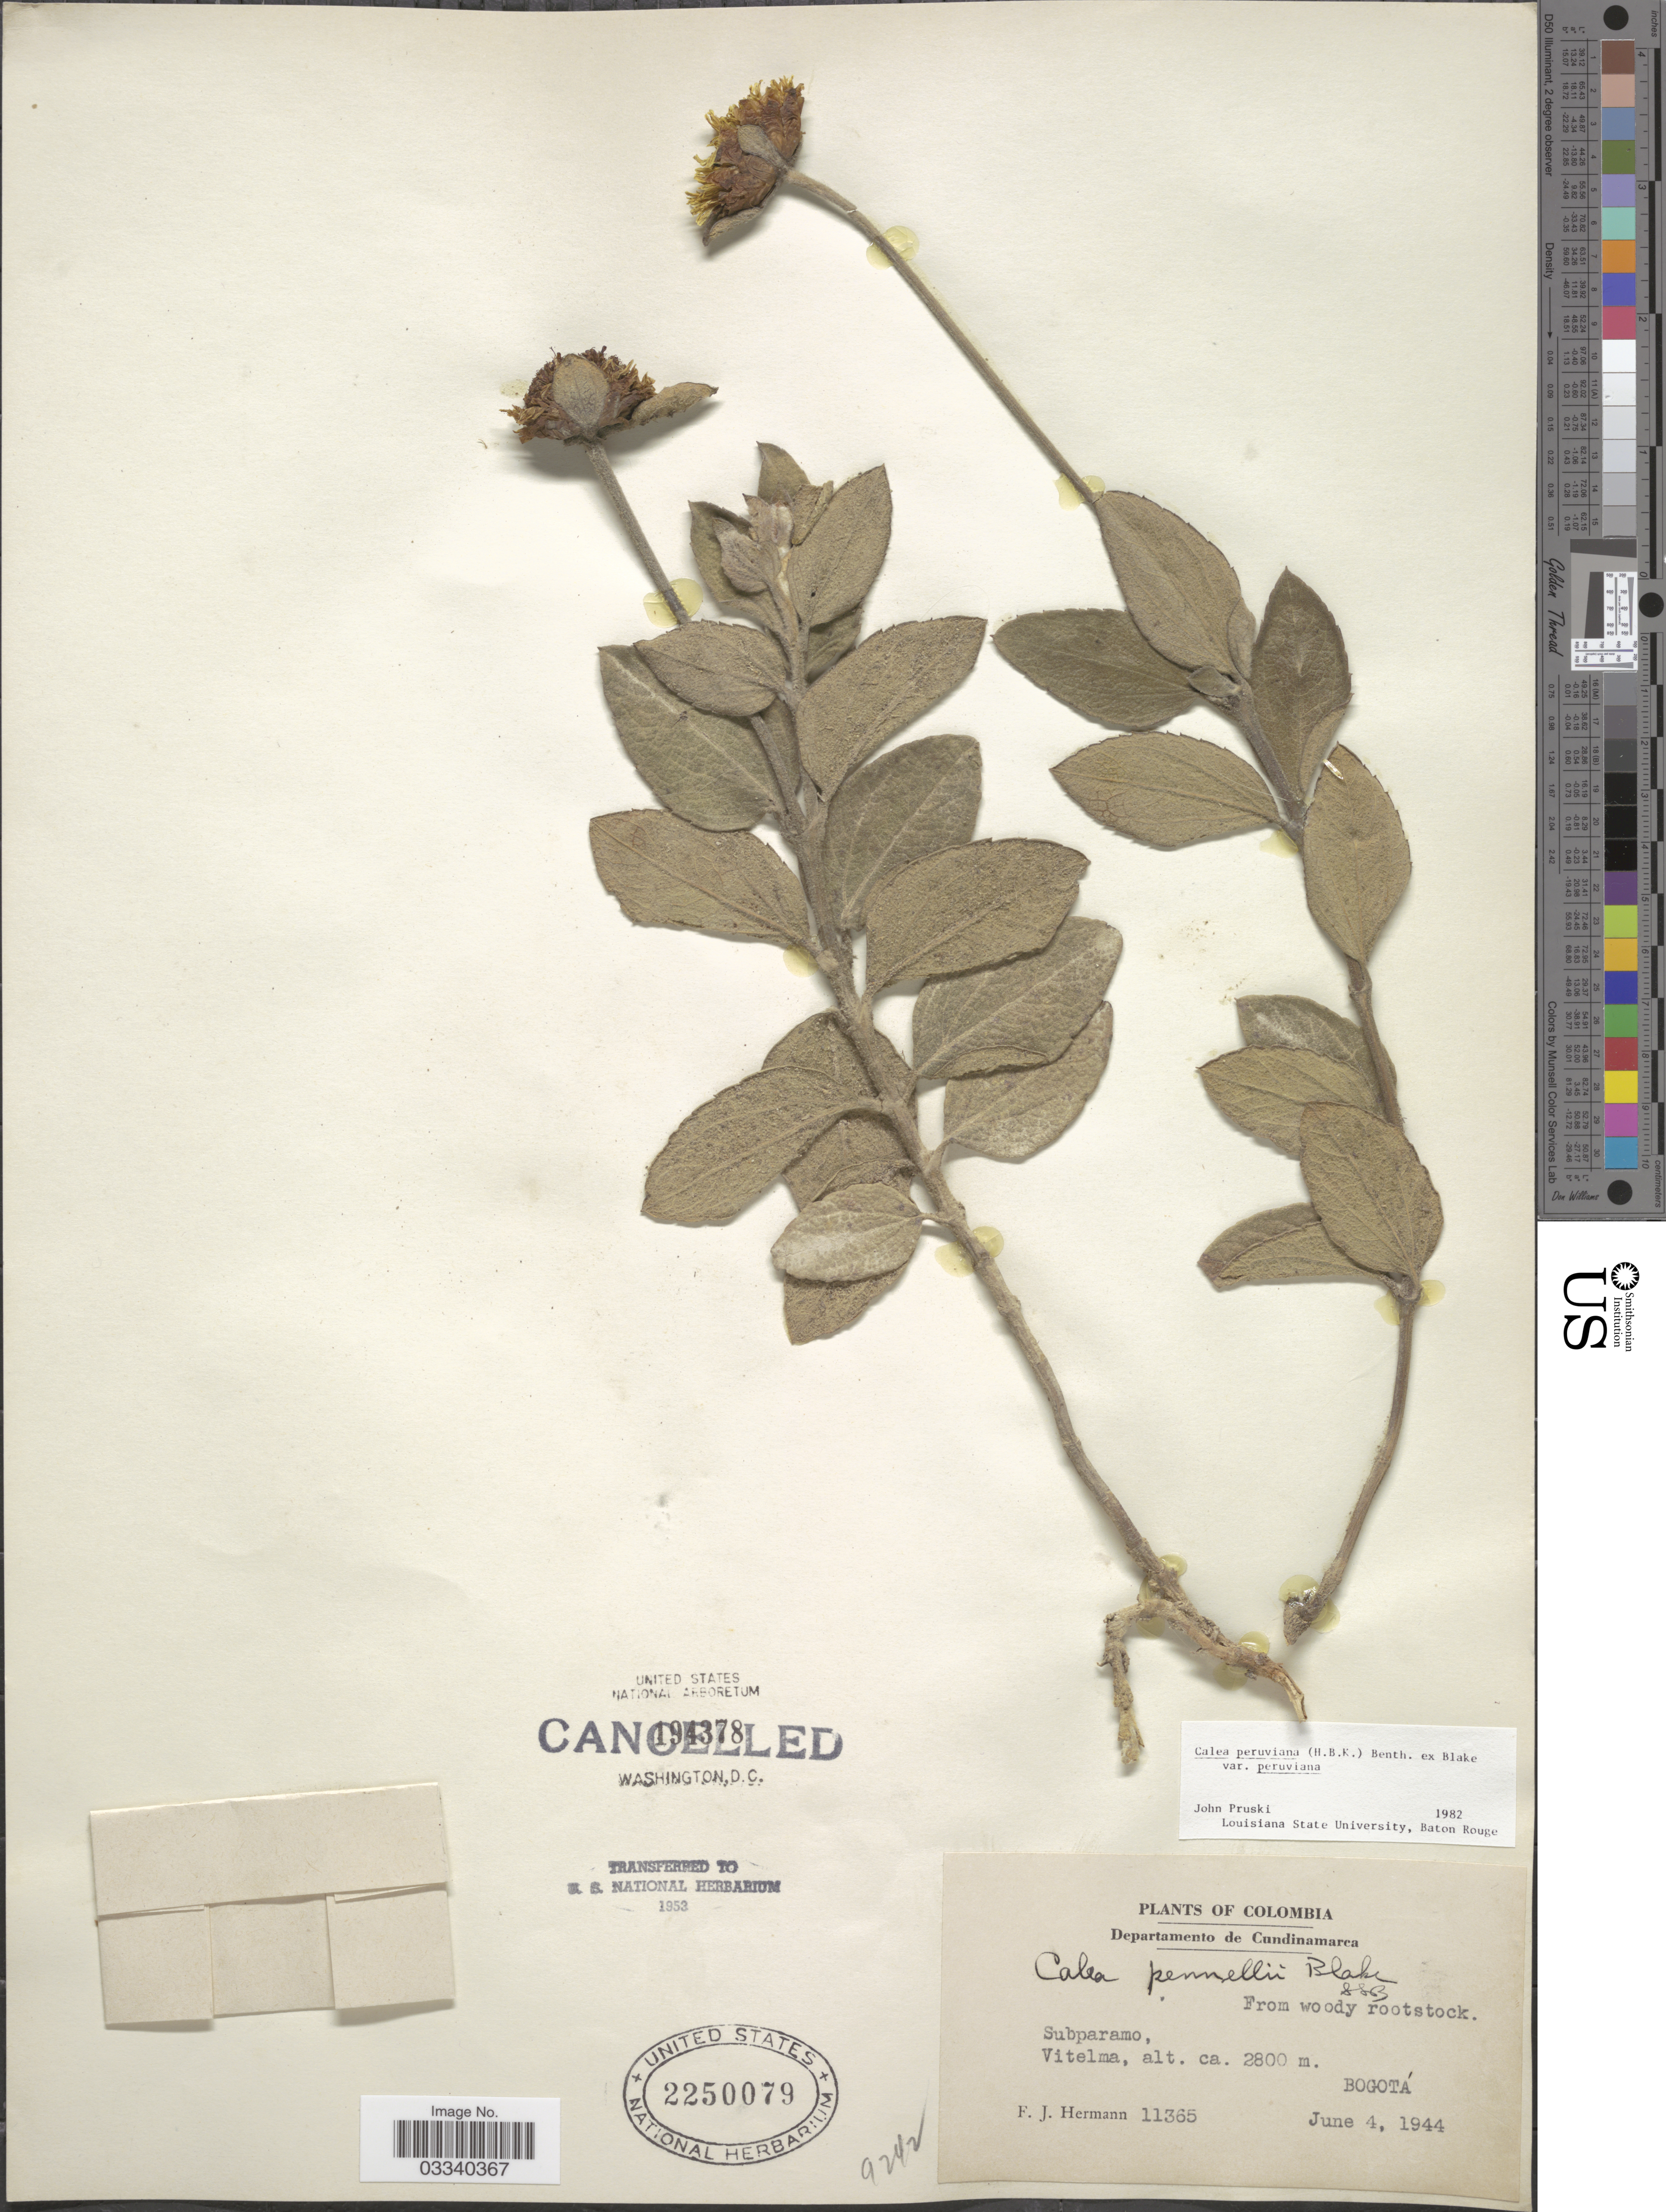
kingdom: Plantae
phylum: Tracheophyta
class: Magnoliopsida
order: Asterales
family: Asteraceae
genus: Calea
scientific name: Calea peruviana var. peruviana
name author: (Kunth) Benth.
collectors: F. J. Hermann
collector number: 11365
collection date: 1944-06-04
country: Colombia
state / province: Cundinamarca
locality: Departamento de Cundinamarca, Vitelma, Bogotá.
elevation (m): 2800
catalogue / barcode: US 2250079